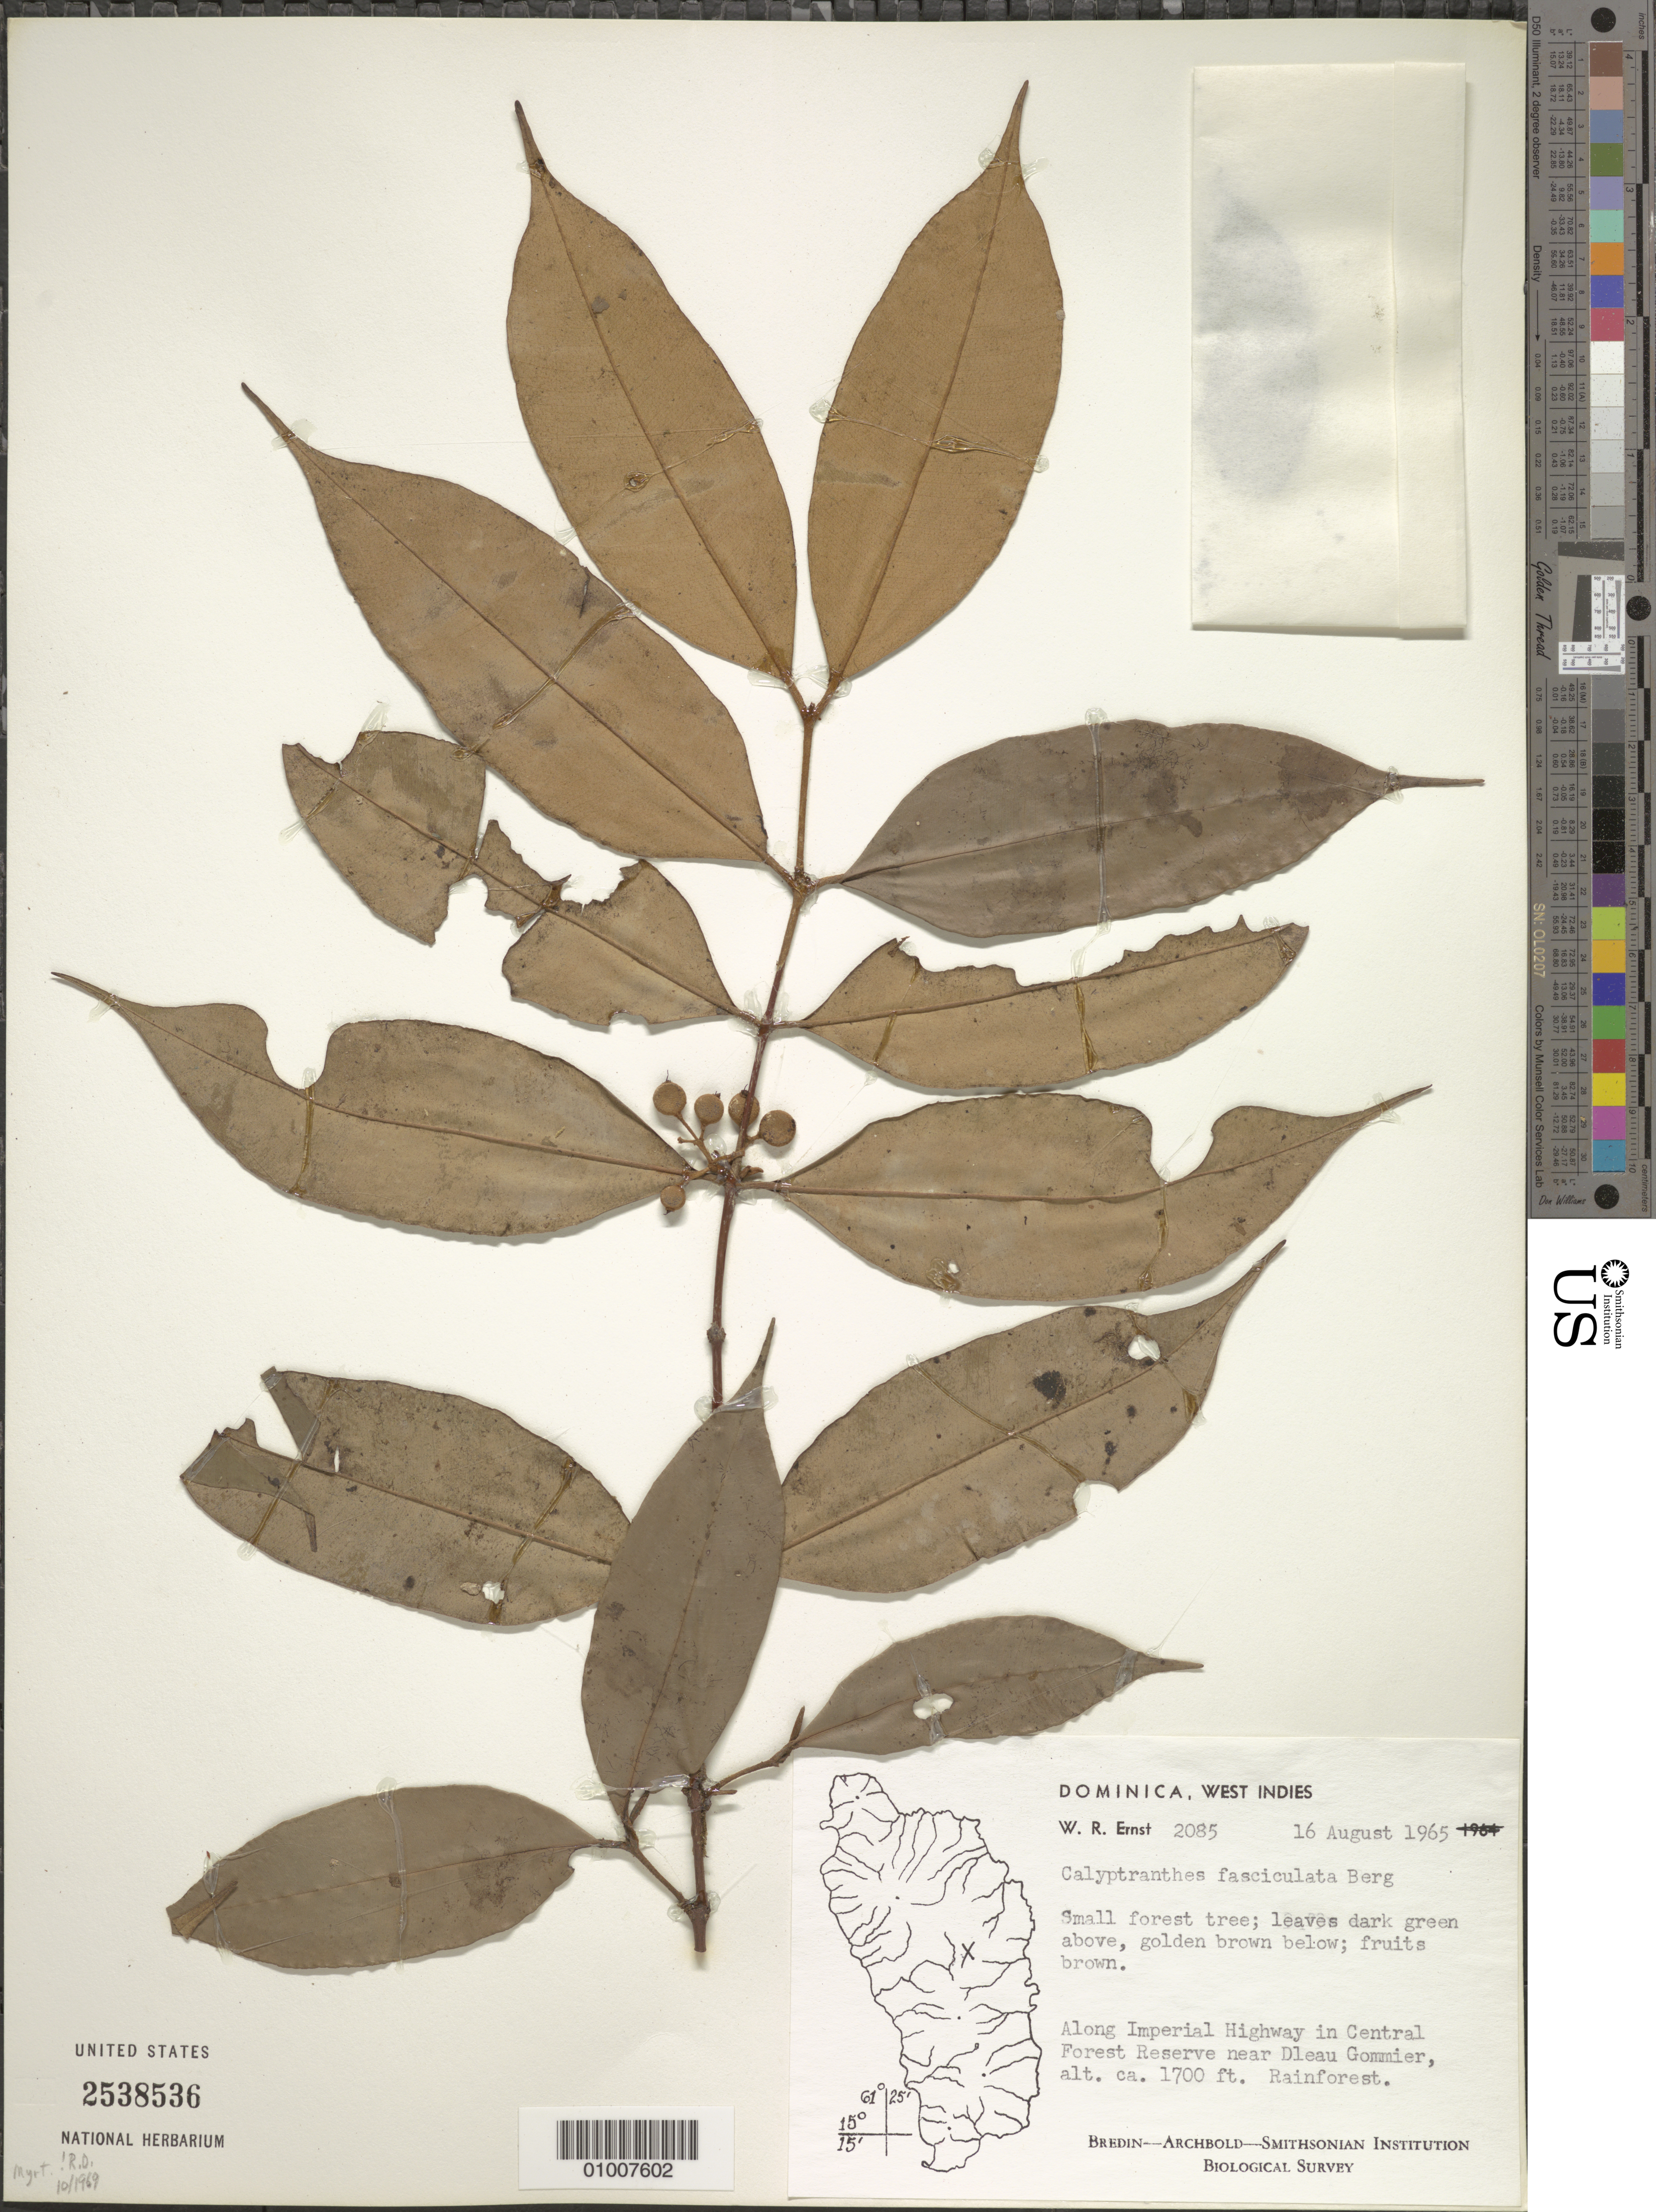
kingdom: Plantae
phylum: Tracheophyta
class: Magnoliopsida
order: Myrtales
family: Myrtaceae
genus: Myrcia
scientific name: Myrcia fasciculata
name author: (O. Berg) K. Campbell & K. Samra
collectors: W. R. Ernst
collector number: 2085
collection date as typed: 16 Aug 1965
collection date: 1965-08-16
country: Dominica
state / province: St. David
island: Dominica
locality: Along Imperial Highway in Central Forest Reserve, near Dleau Gommier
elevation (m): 518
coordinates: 0 N, 0 E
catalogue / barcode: US 2538536